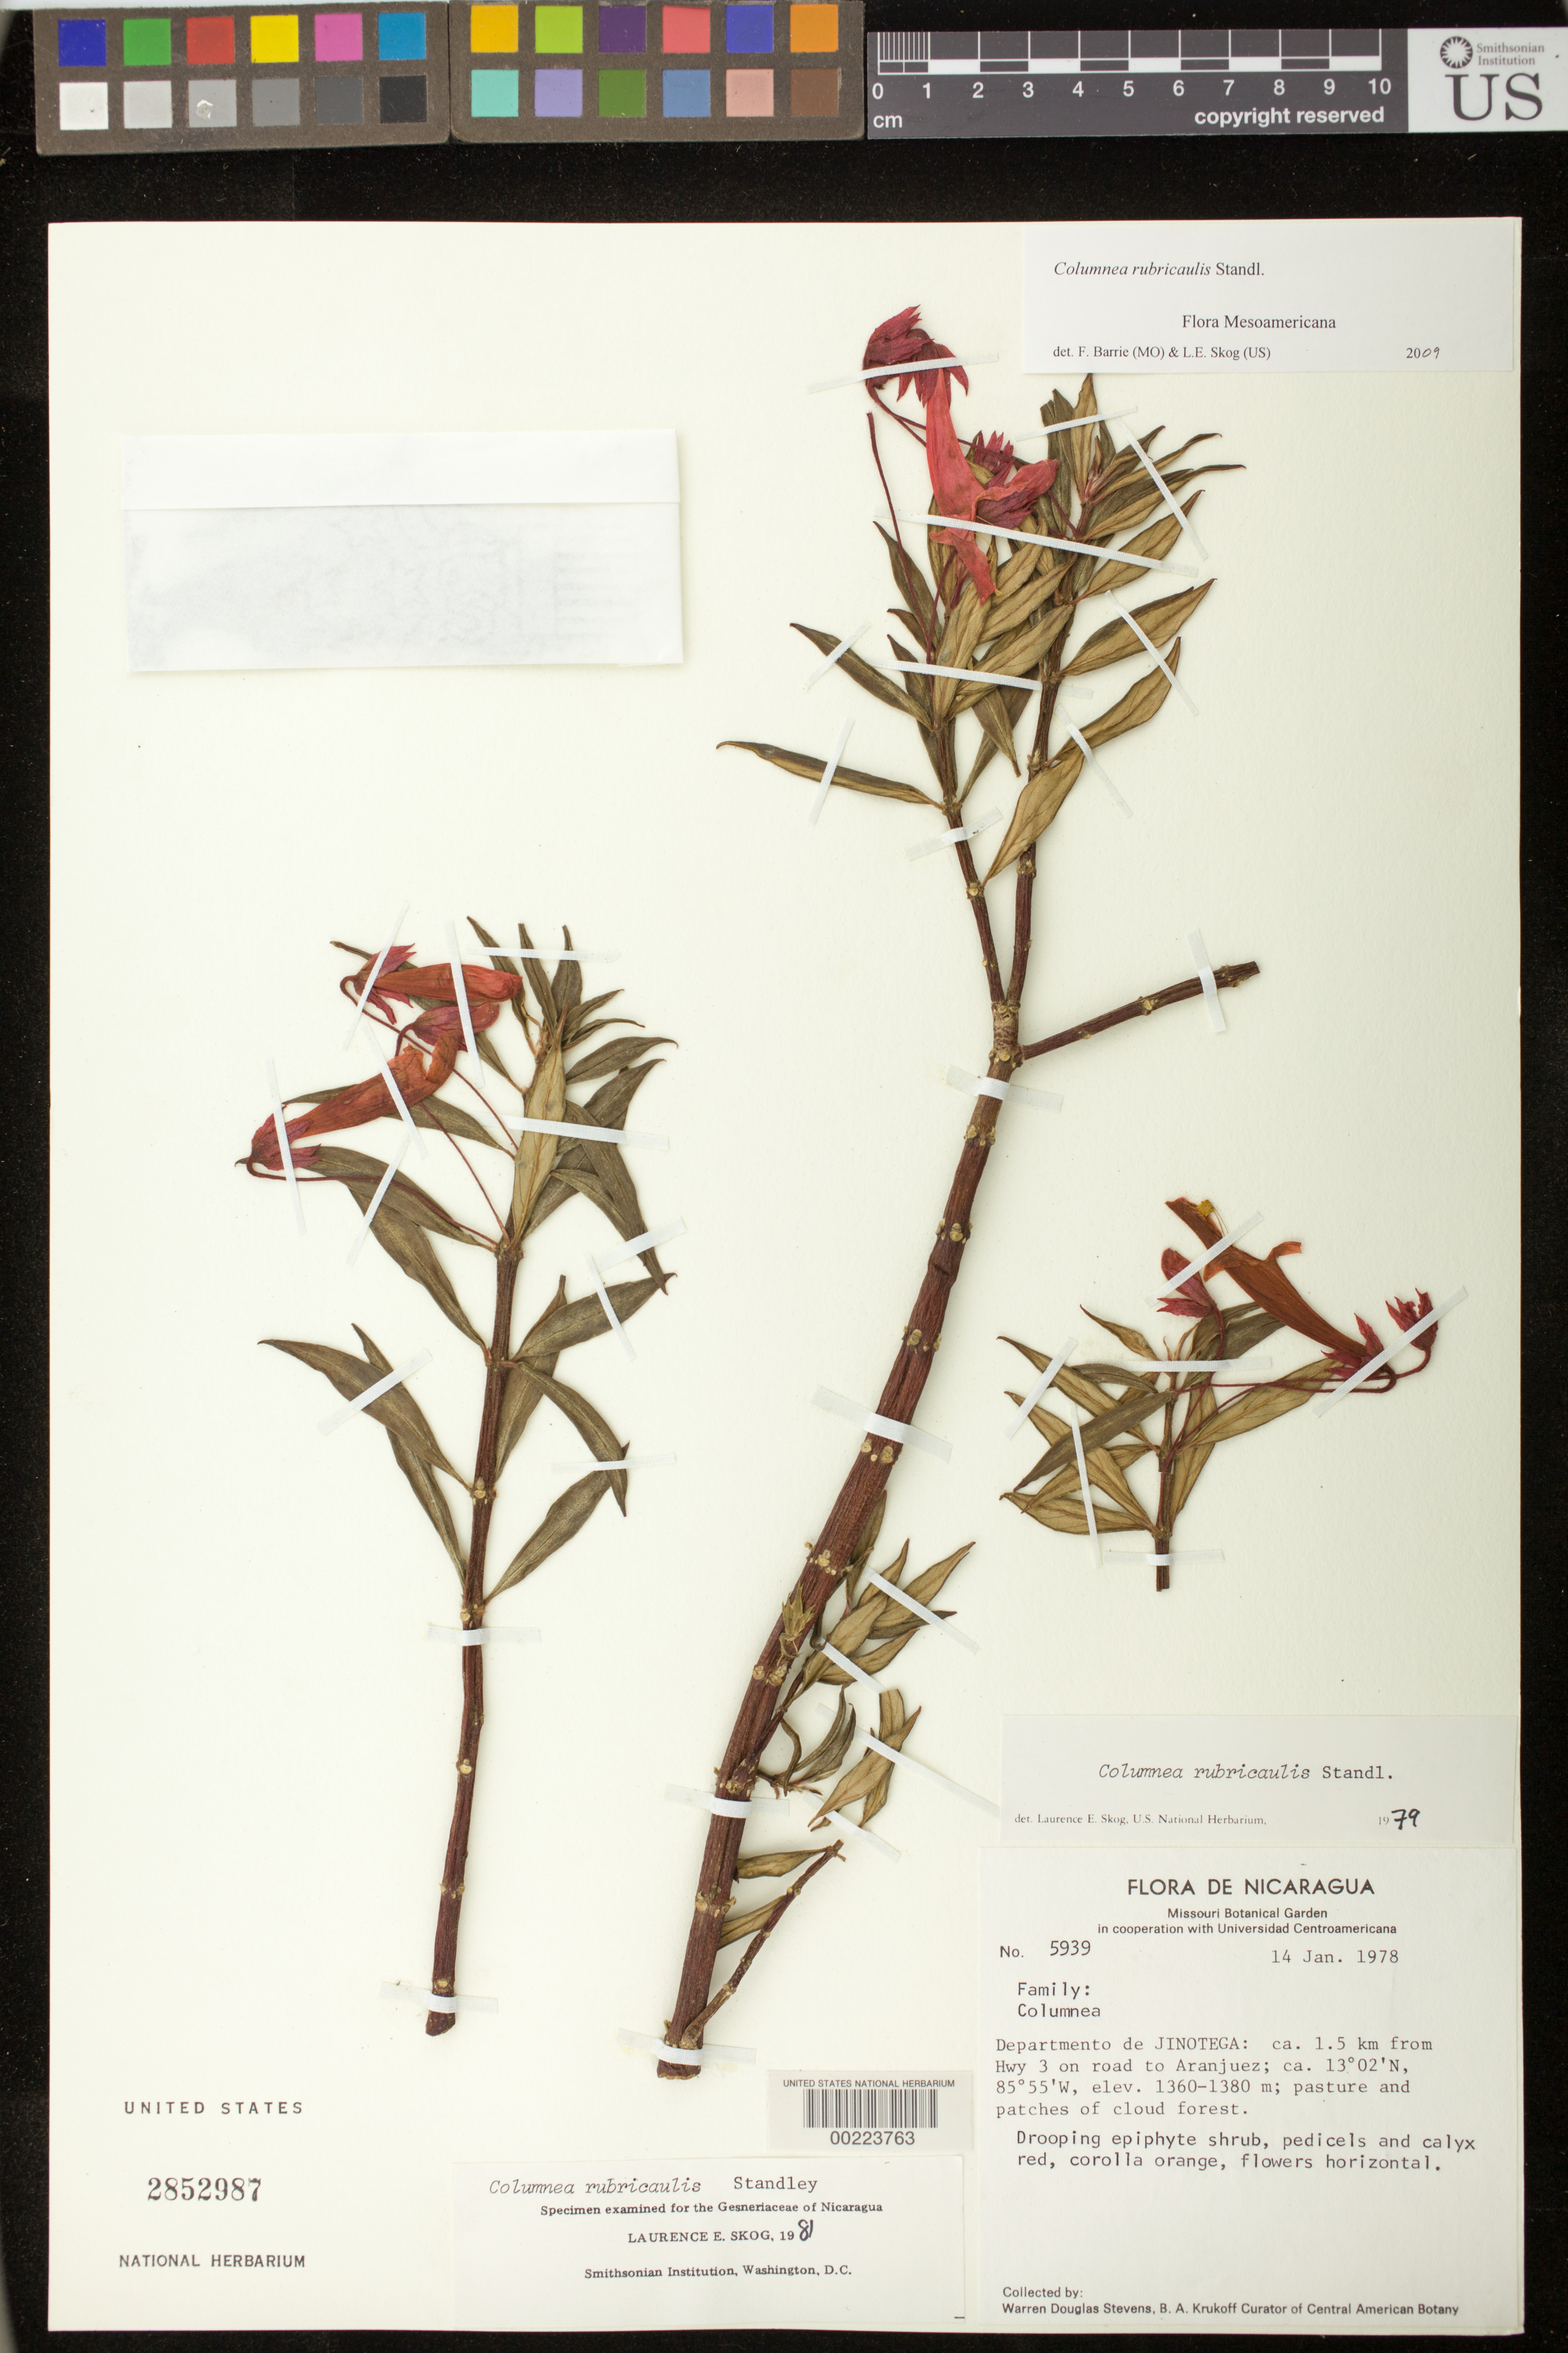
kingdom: Plantae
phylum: Tracheophyta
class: Magnoliopsida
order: Lamiales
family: Gesneriaceae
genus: Columnea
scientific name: Columnea rubricaulis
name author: Standl.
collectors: W. D. Stevens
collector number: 5939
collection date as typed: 14 Jan 1978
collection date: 1978-01-14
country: Nicaragua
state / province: Jinotega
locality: Ca 1.5 km from hwy 3 on road to Aranjuez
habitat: Pasture and patches of cloud forest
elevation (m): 1360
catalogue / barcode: US 2852987